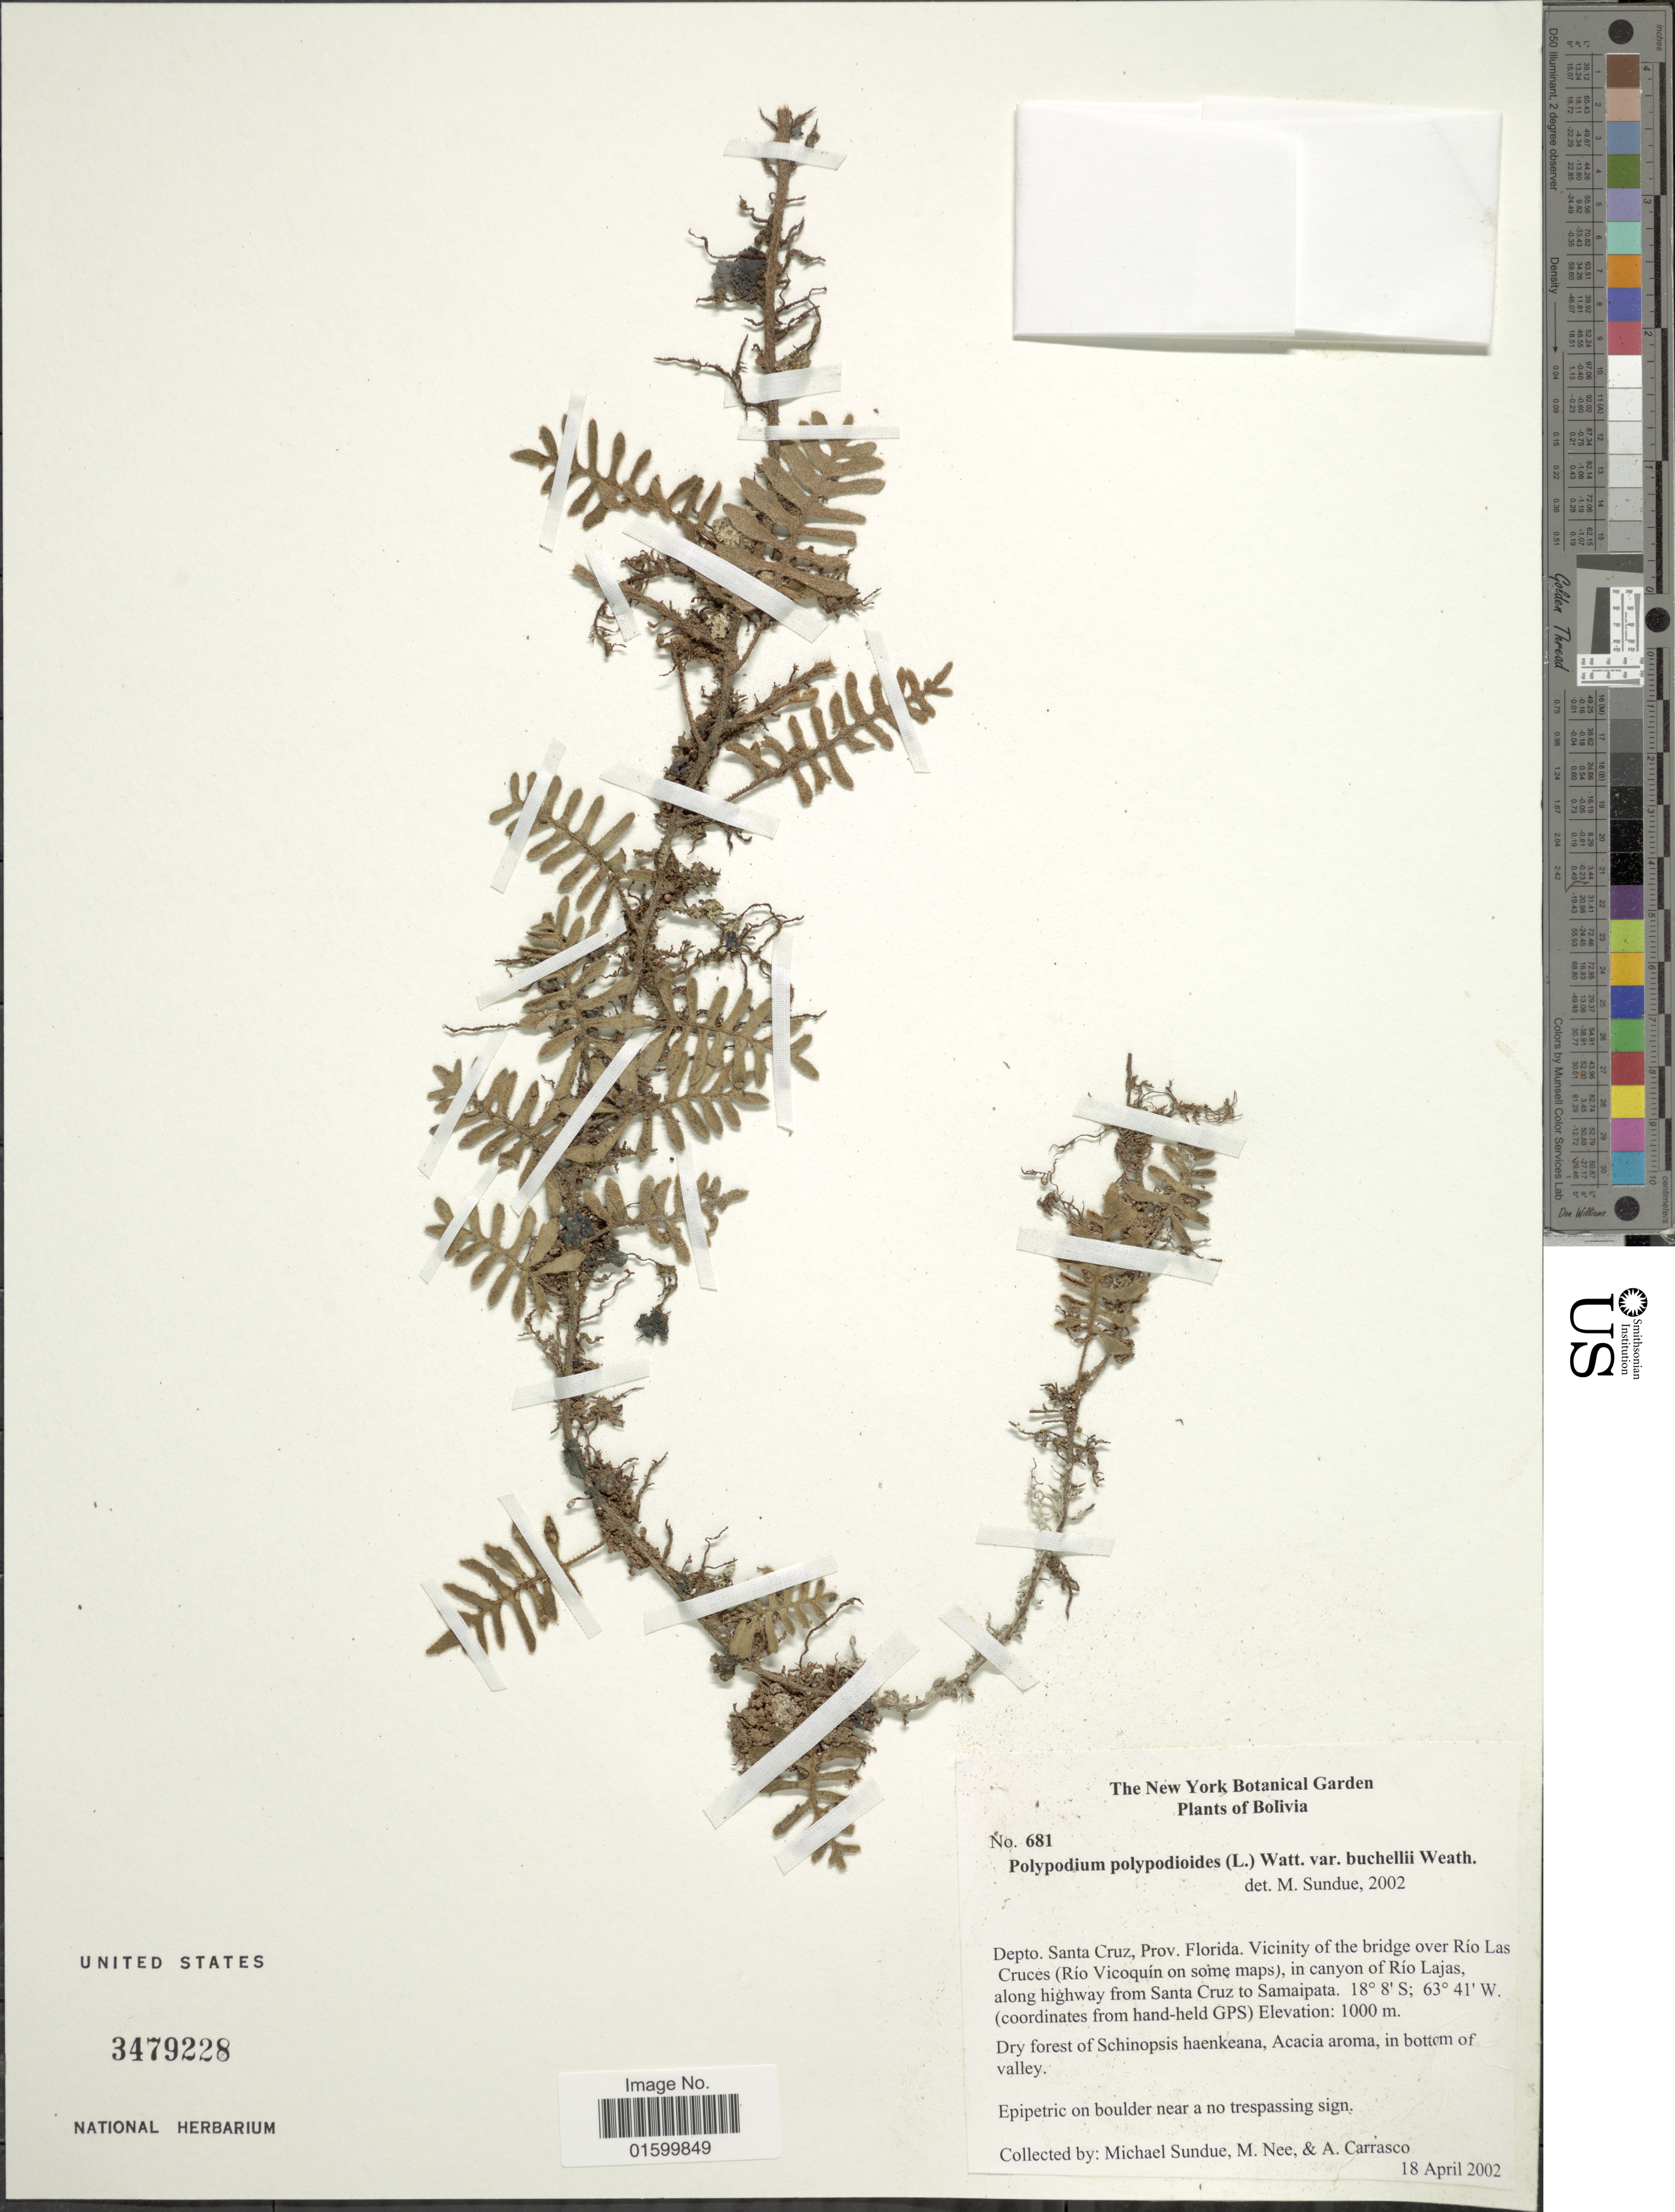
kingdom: Plantae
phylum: Tracheophyta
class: Polypodiopsida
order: Polypodiales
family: Polypodiaceae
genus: Pleopeltis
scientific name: Pleopeltis polypodioides var. burchellii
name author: (Baker) A.R. Sm.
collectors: M. Sundue, M. Nee & A. Carrasco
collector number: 681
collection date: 2002-04-18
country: Bolivia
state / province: Santa Cruz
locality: Depto Santa Cruz, Prov. Florida, Vicinity of the bridge over Rio LAs Cruces (Rio Vicoquin on some maps), in cayon of Rio Lajas, along highway from Santa Cruz to Samaipata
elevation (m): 1000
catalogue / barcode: US 3479228